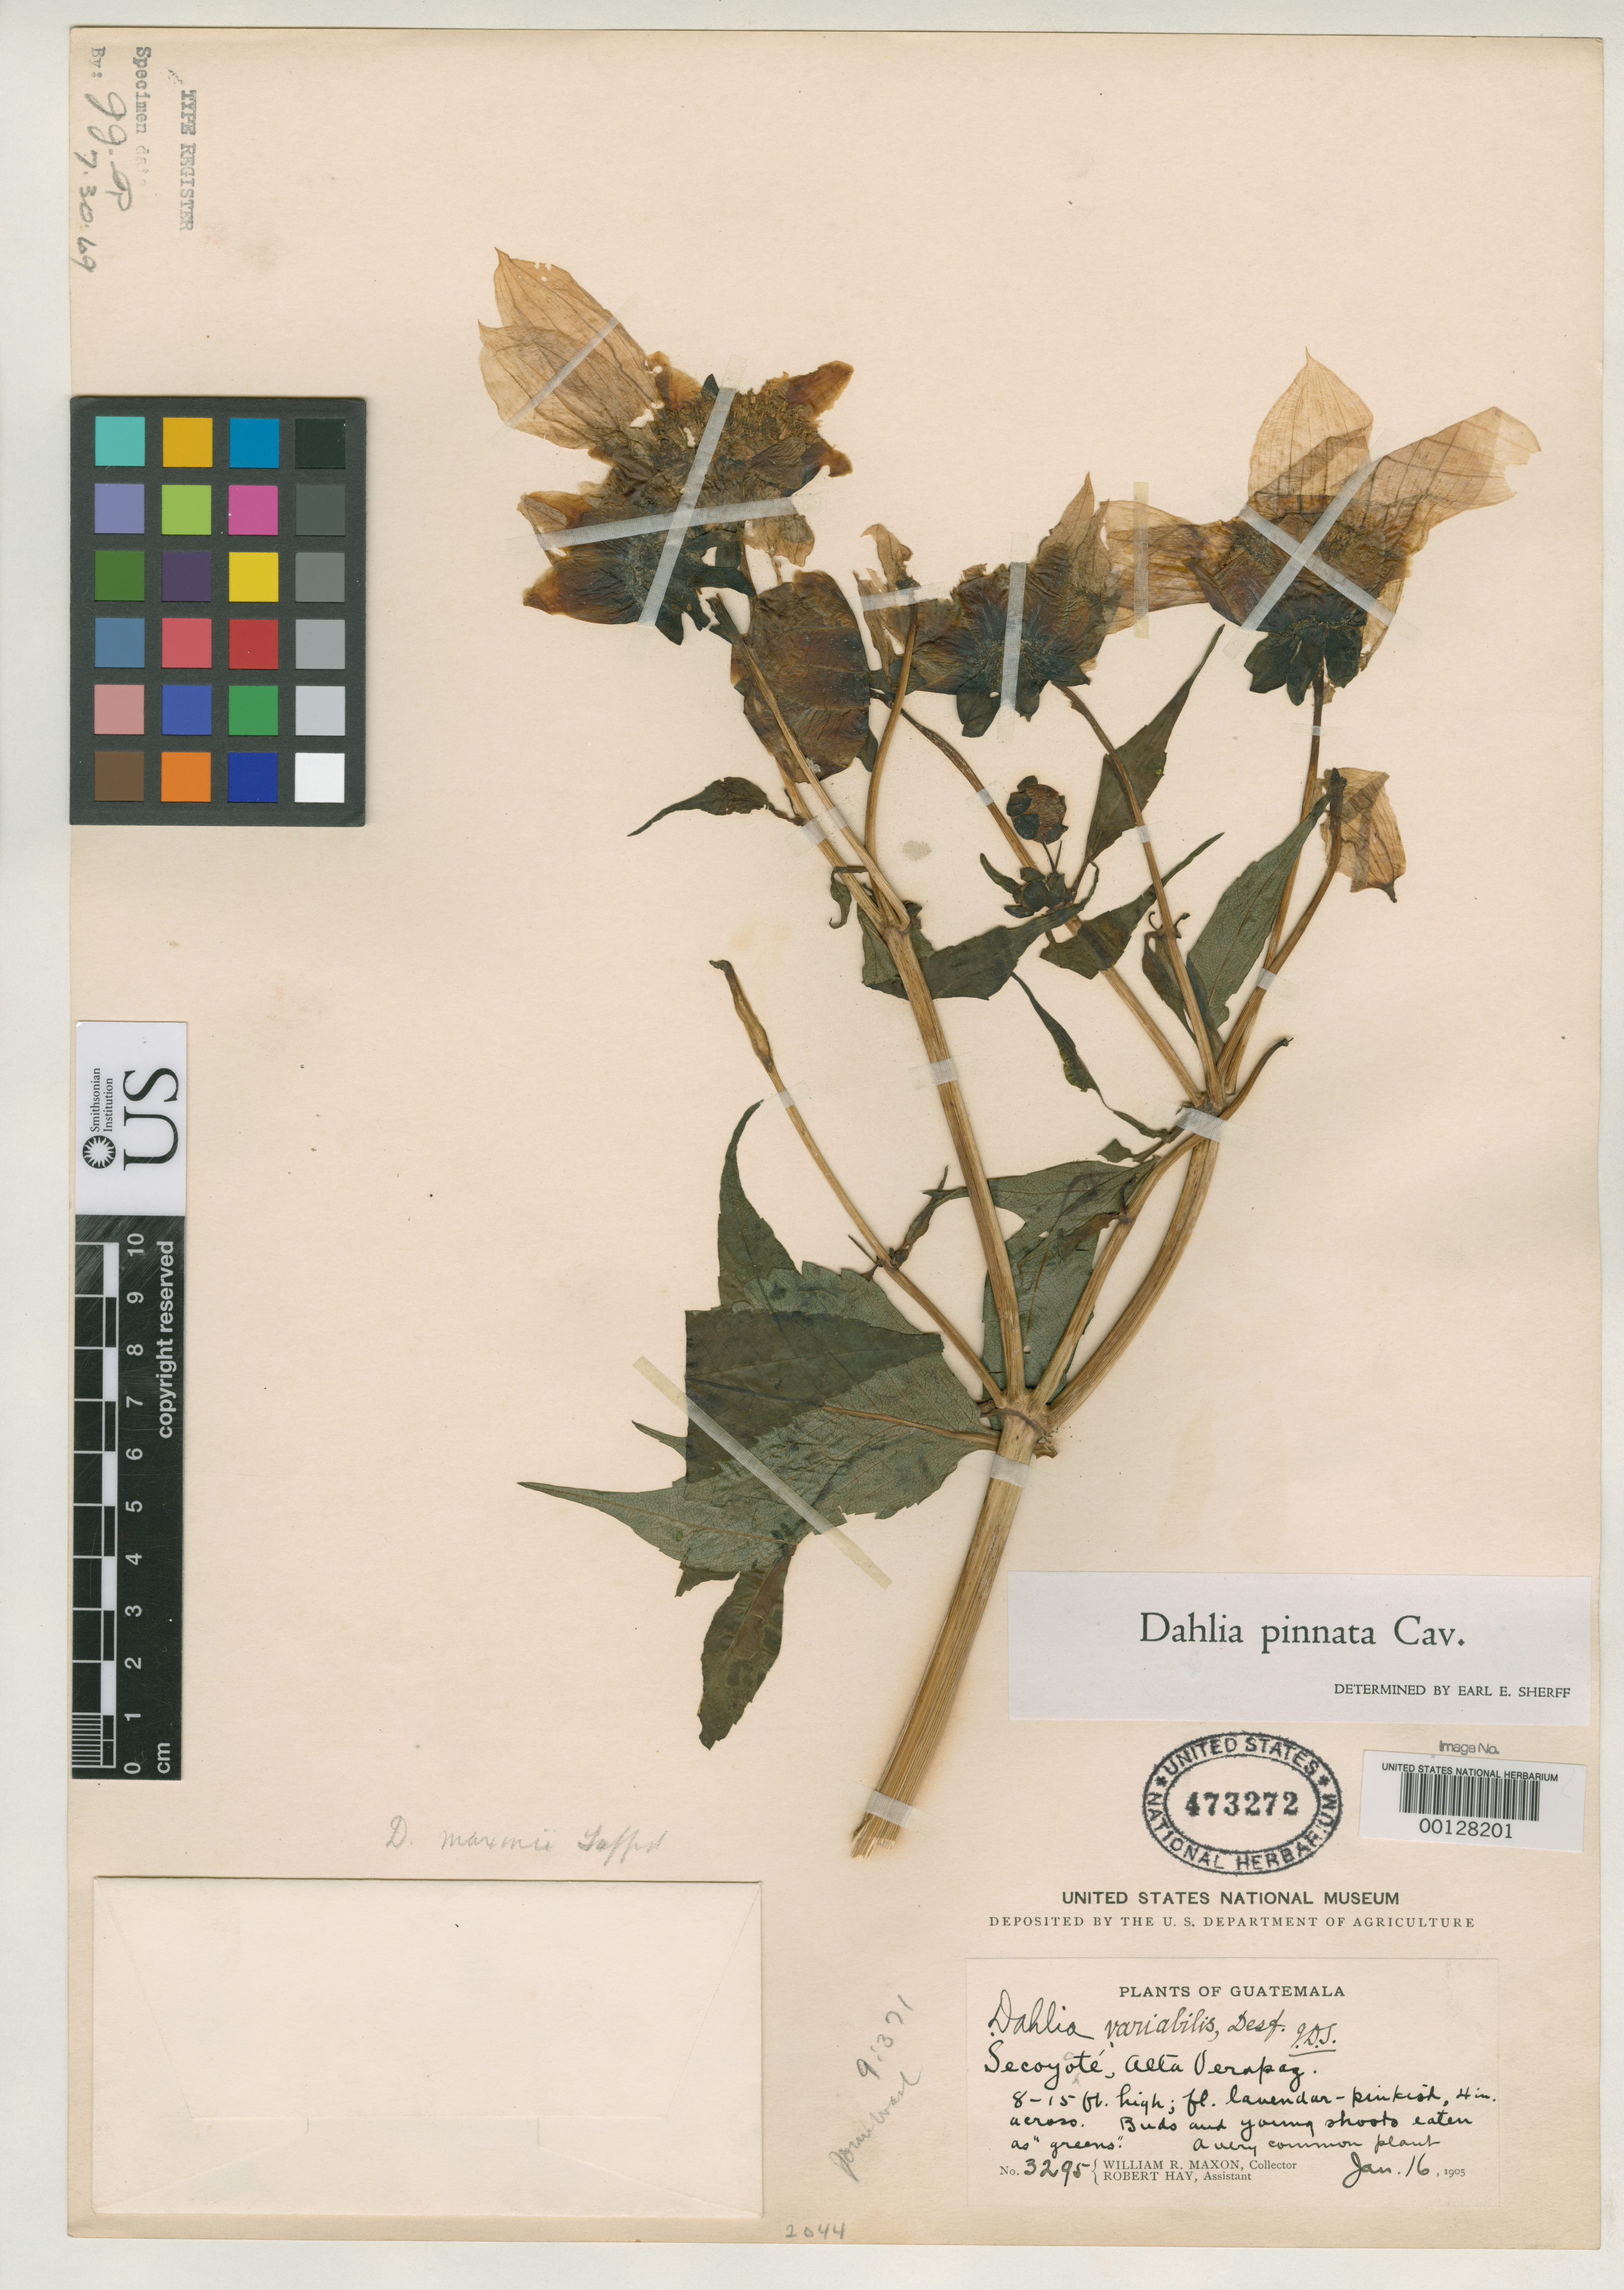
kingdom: Plantae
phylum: Tracheophyta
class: Magnoliopsida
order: Asterales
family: Asteraceae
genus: Dahlia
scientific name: Dahlia maxonii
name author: Saff.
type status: Isotype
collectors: W. R. Maxon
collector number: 3295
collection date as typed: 16 Jan 1905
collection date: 1905-01-16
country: Guatemala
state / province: Alta Verapaz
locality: Secoyocte.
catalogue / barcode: US 473272